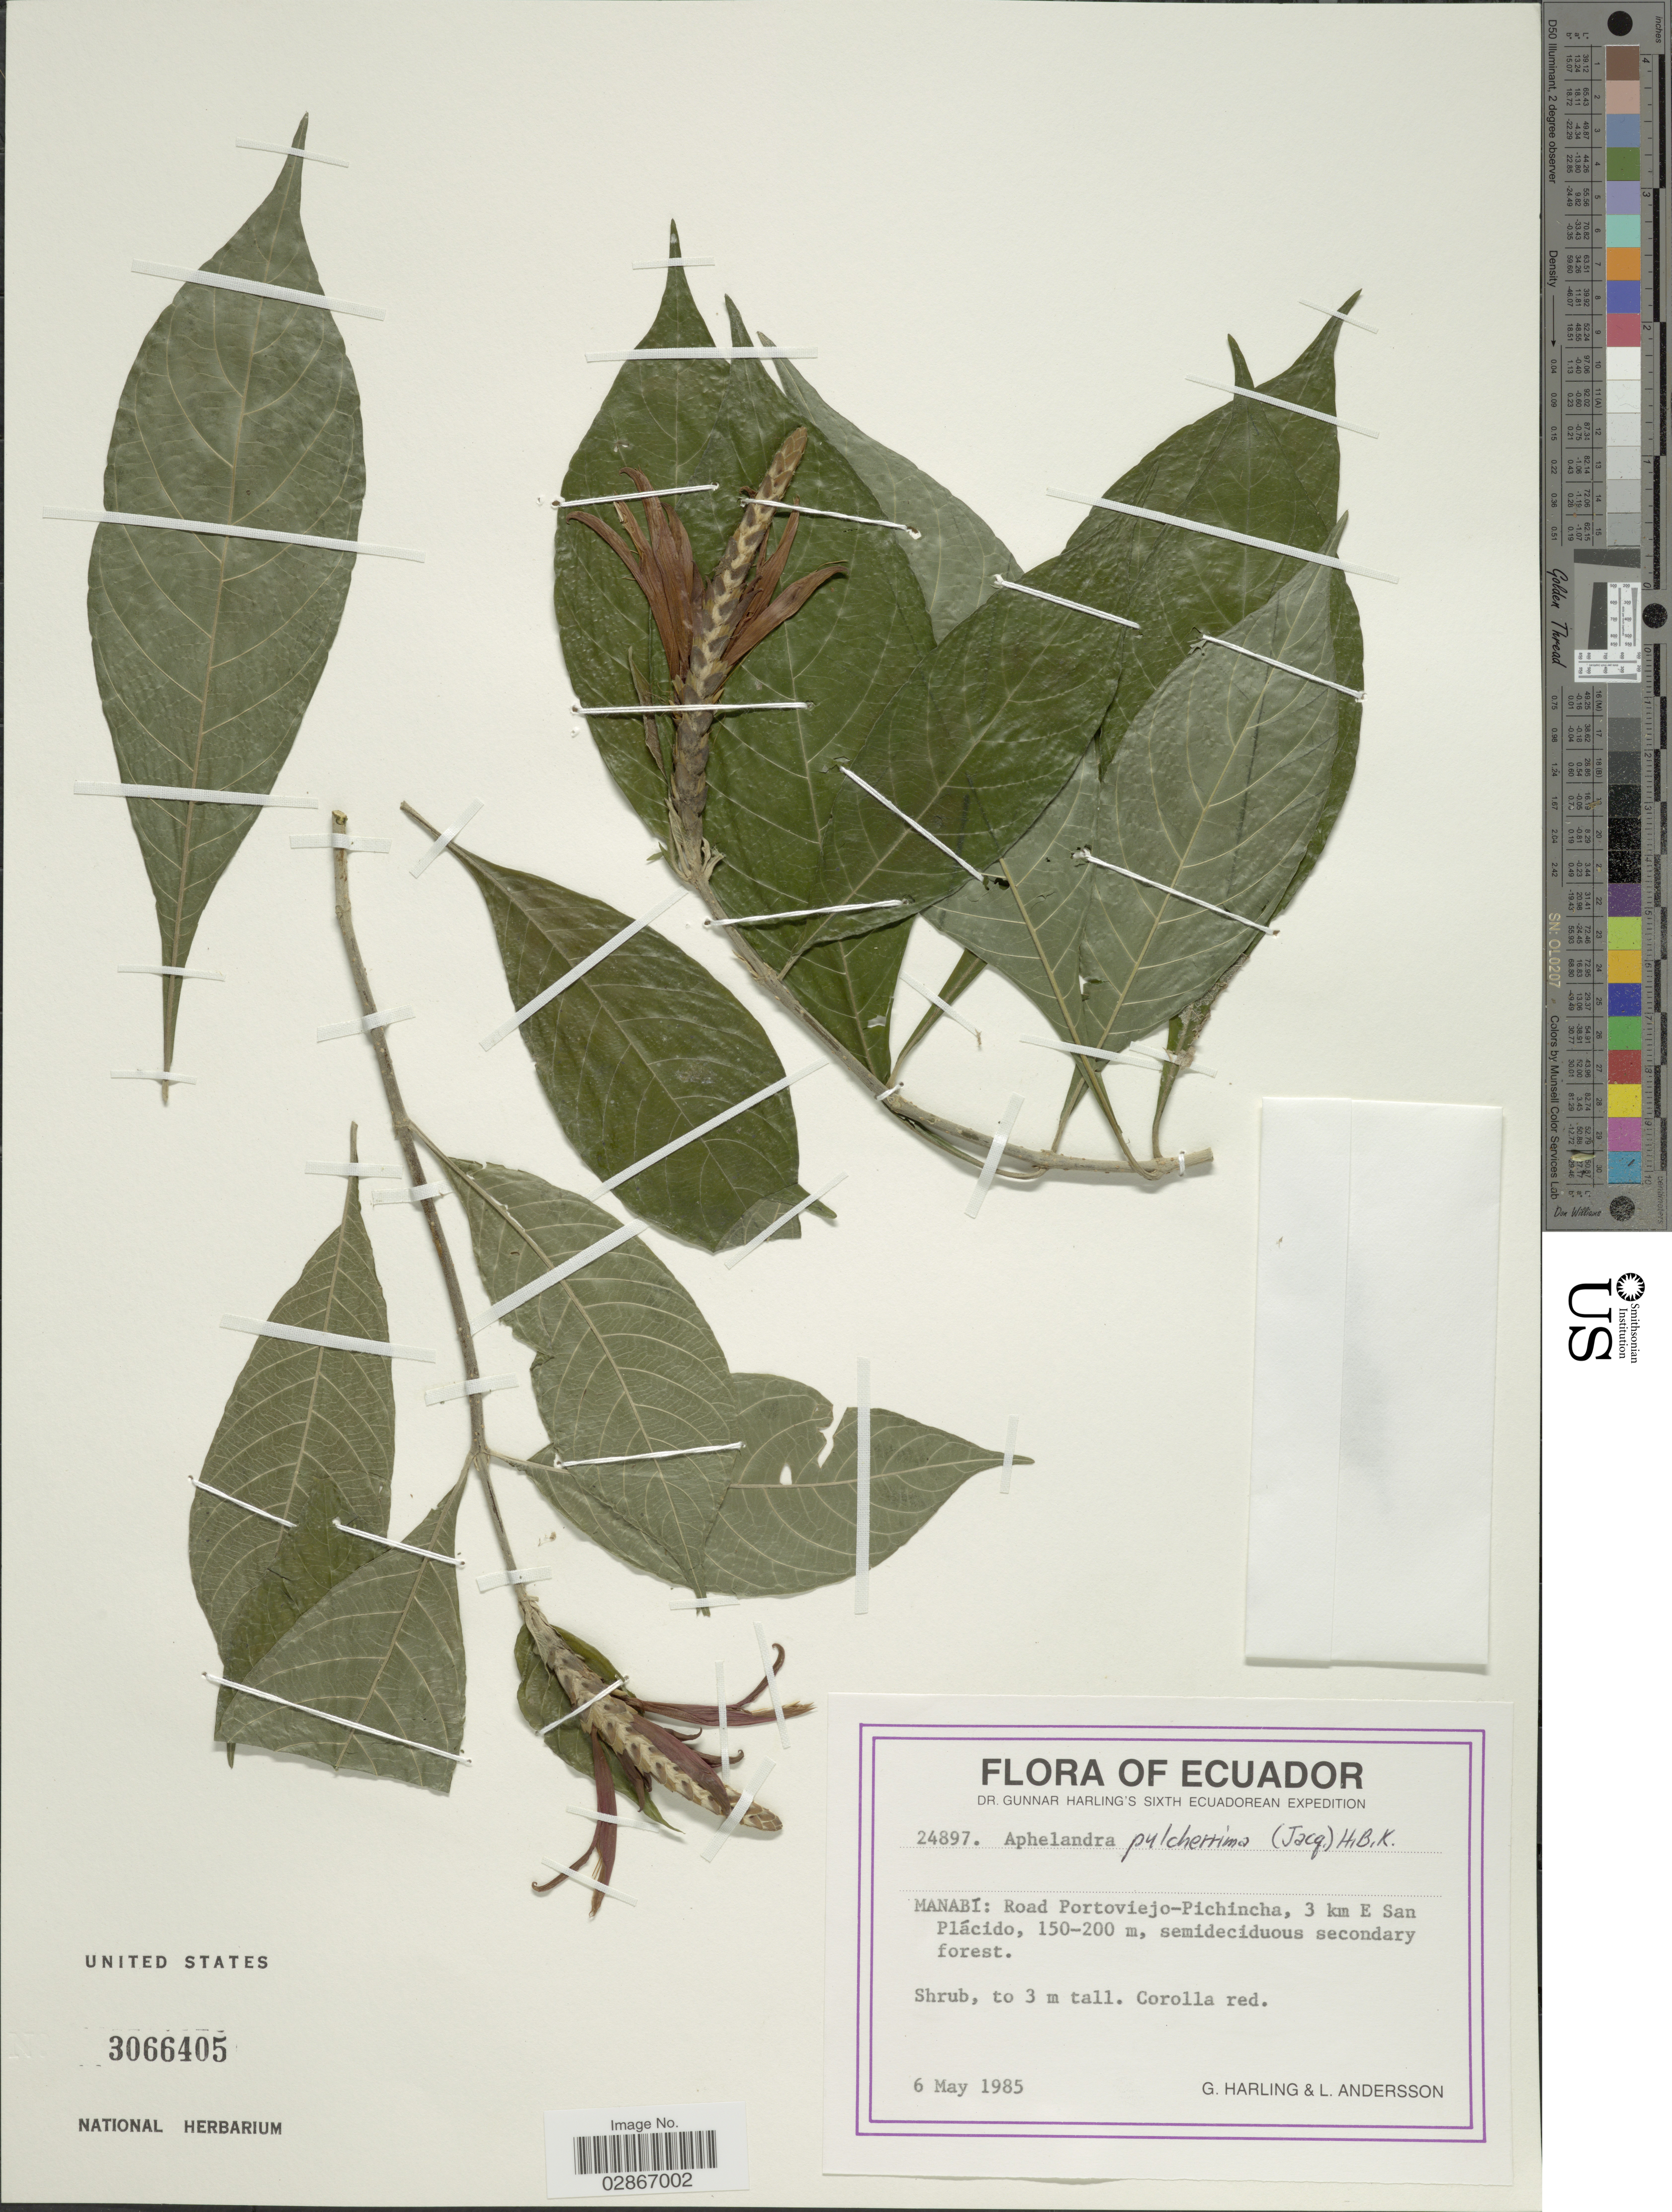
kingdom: Plantae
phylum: Tracheophyta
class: Magnoliopsida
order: Lamiales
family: Acanthaceae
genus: Aphelandra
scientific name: Aphelandra glabrata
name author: Willd. ex Nees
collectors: G. Harling & L. Andersson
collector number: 24897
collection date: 1985-05-06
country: Ecuador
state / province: Manabí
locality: Road Portoviejo-Pichincha, 3 km E San Piácido.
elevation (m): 150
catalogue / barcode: US 3066405